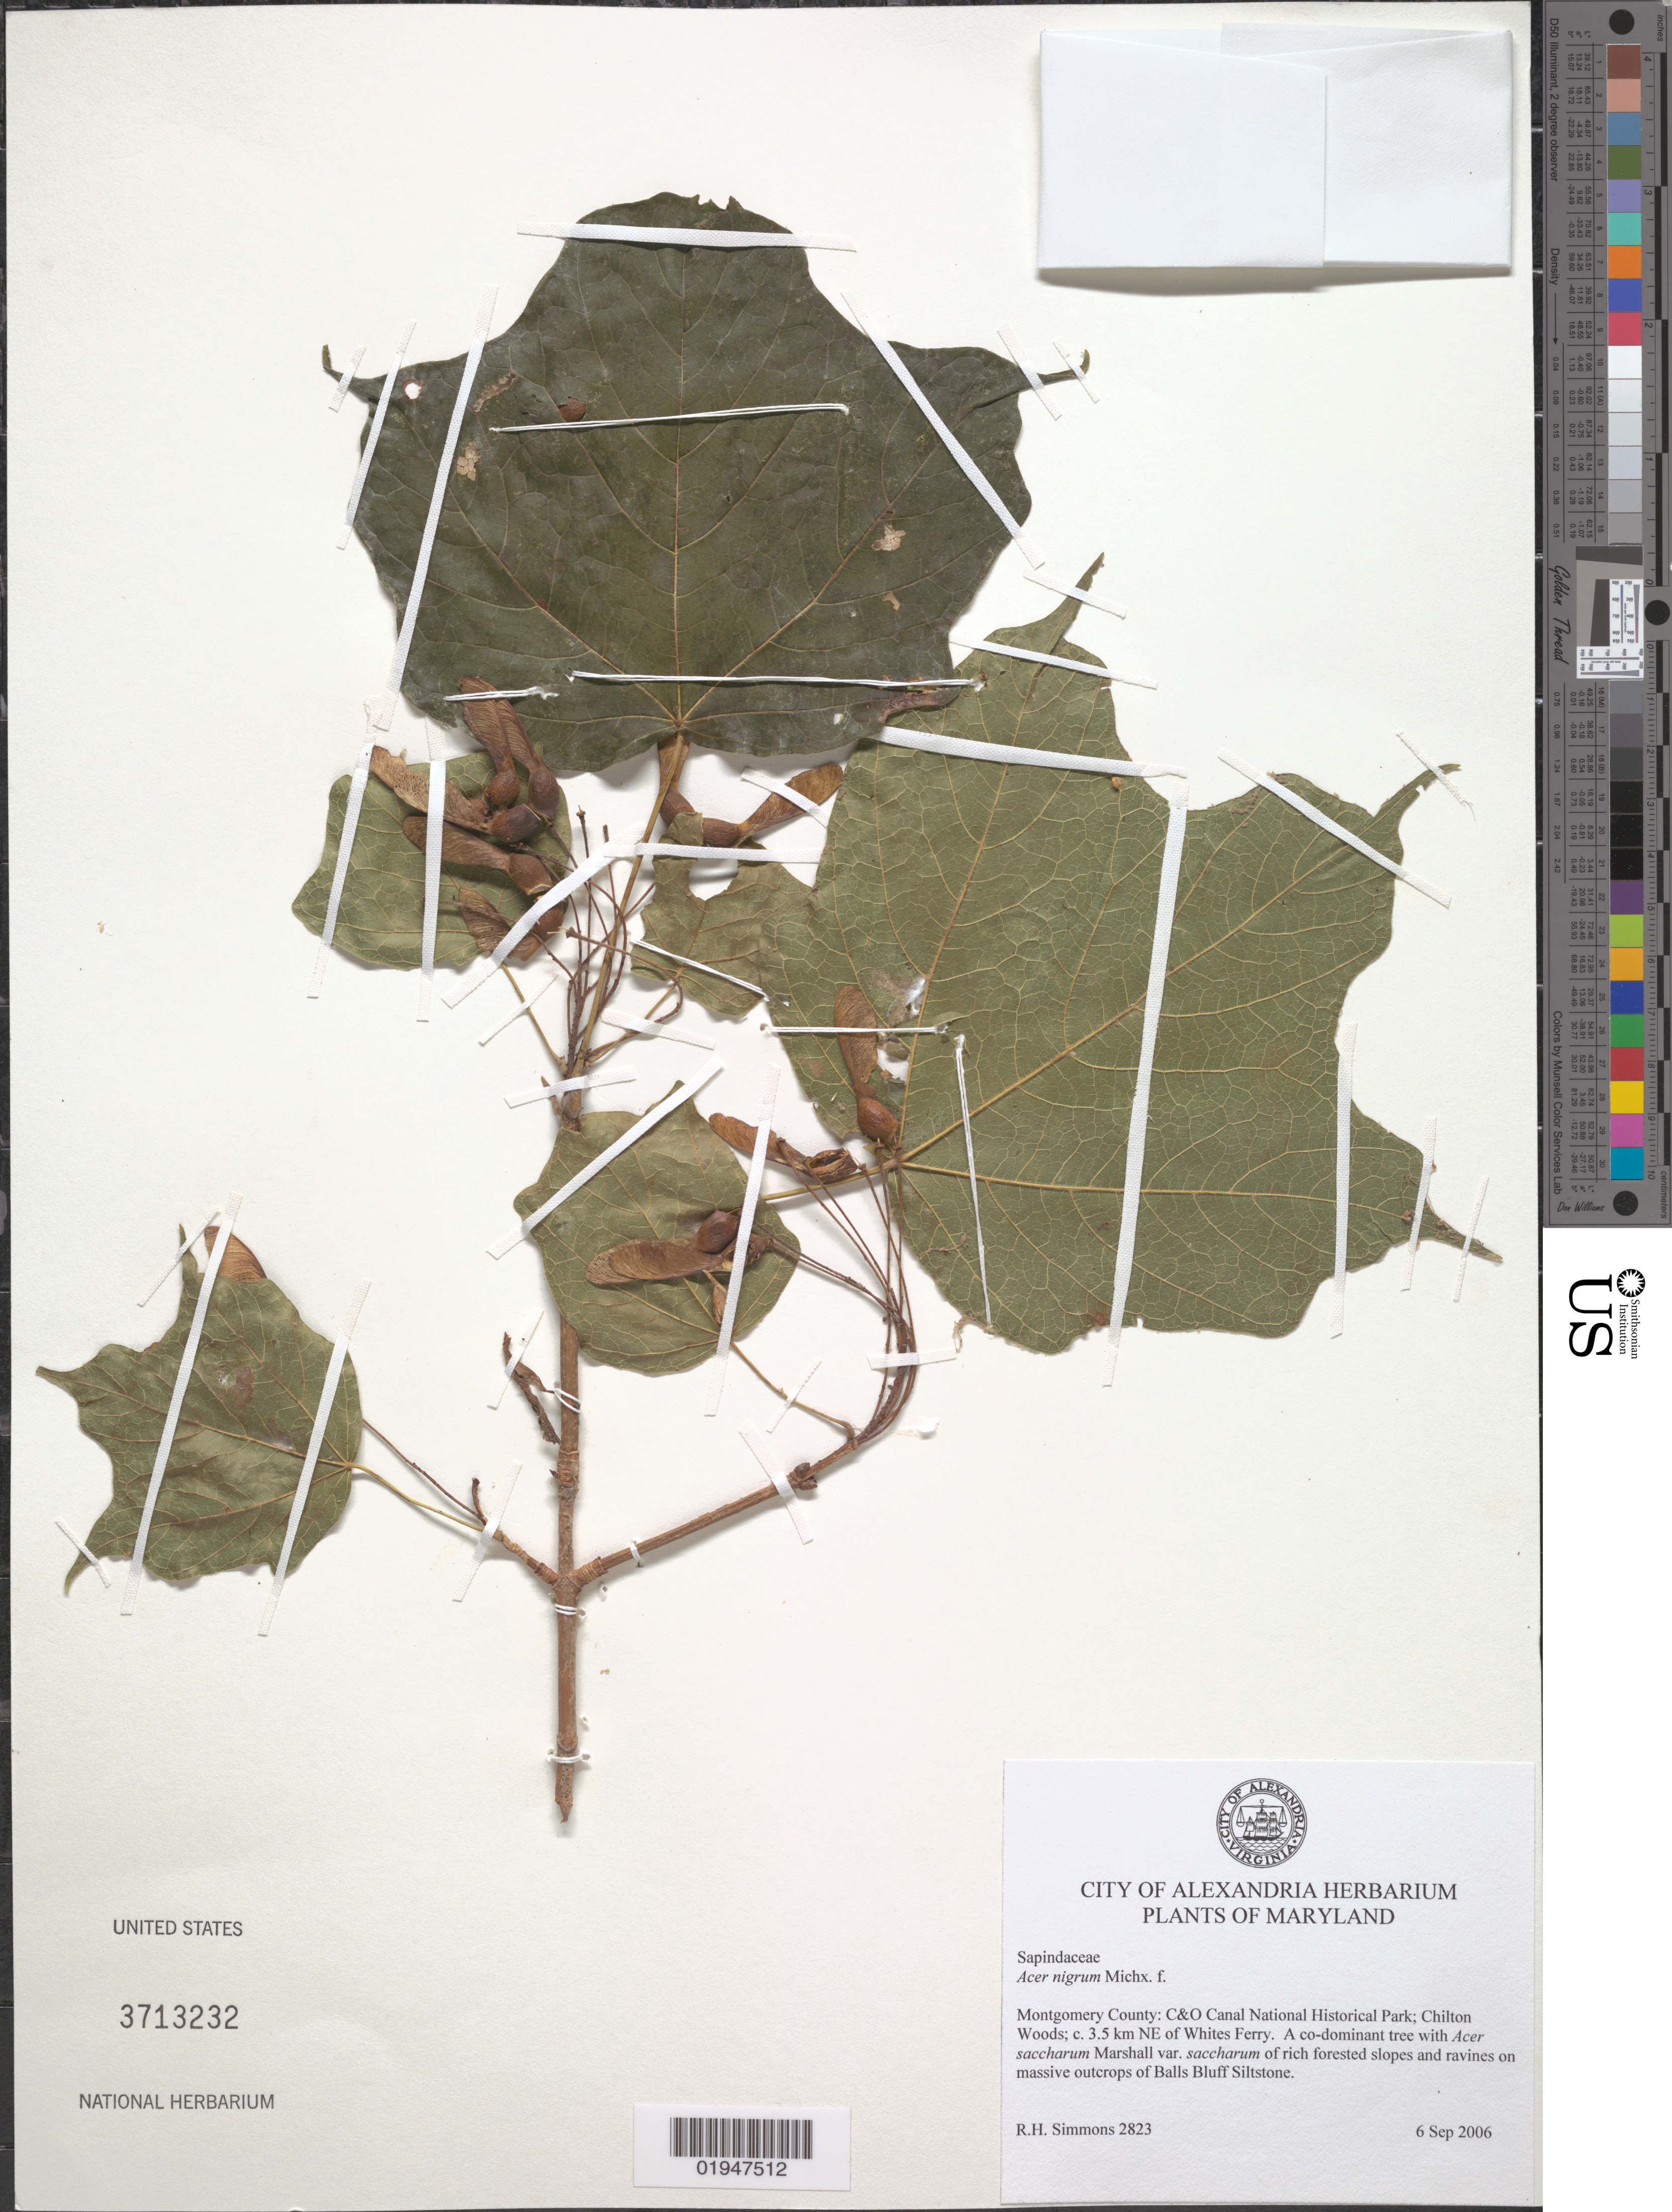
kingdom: Plantae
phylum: Tracheophyta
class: Magnoliopsida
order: Sapindales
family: Sapindaceae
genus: Acer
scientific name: Acer nigrum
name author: F. Michx.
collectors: R. H. Simmons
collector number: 2823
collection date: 2006-09-06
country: United States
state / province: Maryland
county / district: Montgomery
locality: C&O Canal National Historical Park, Chilton Woods, c. 3.5 km NE of Whites Ferry.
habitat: A co-dominant tree with Acer saccharum Marshall var. saccharum of rich forested slopes and ravines on massive outcrops of Balls Bluff Siltstone.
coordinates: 39.17770, 077.49348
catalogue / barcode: US 3713232